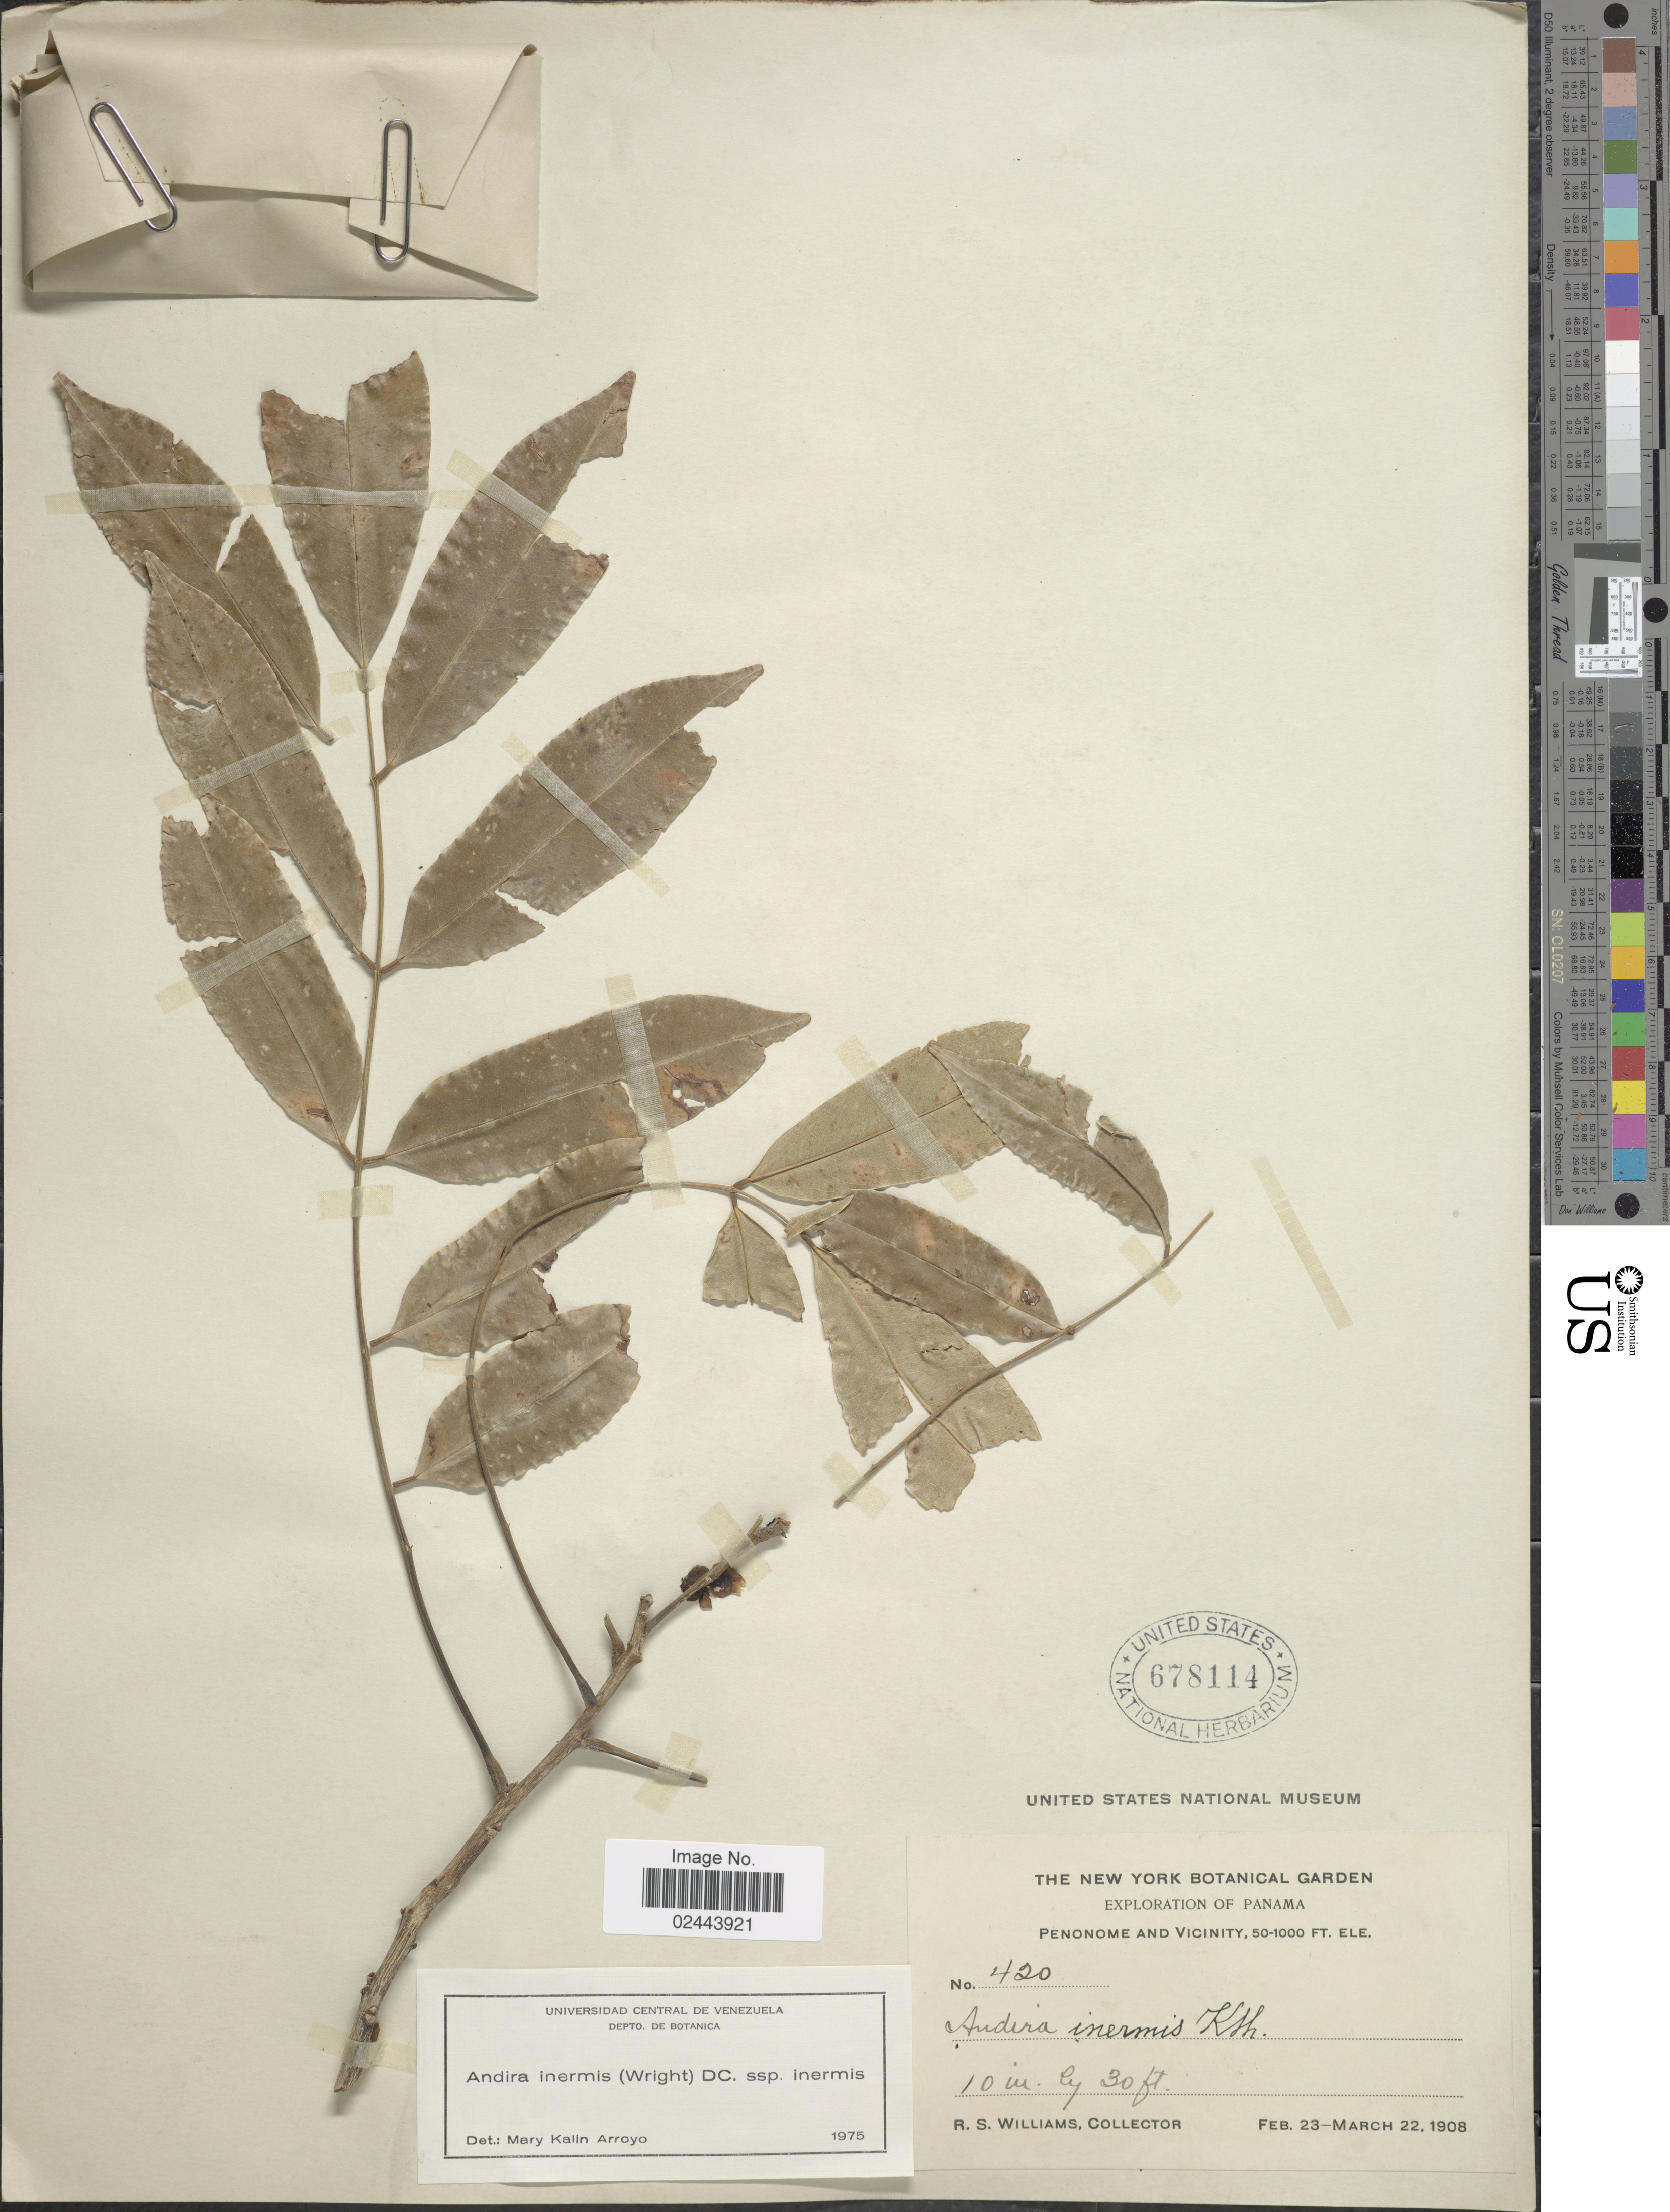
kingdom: Plantae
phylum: Tracheophyta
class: Magnoliopsida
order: Fabales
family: Fabaceae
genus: Andira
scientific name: Andira inermis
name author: (W. Wright) Kunth ex DC.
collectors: R. S. Williams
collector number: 420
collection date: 1908-02-23/1908-03-22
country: Panama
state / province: Coclé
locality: Penonome and Vicinity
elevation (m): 15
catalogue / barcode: US 678114